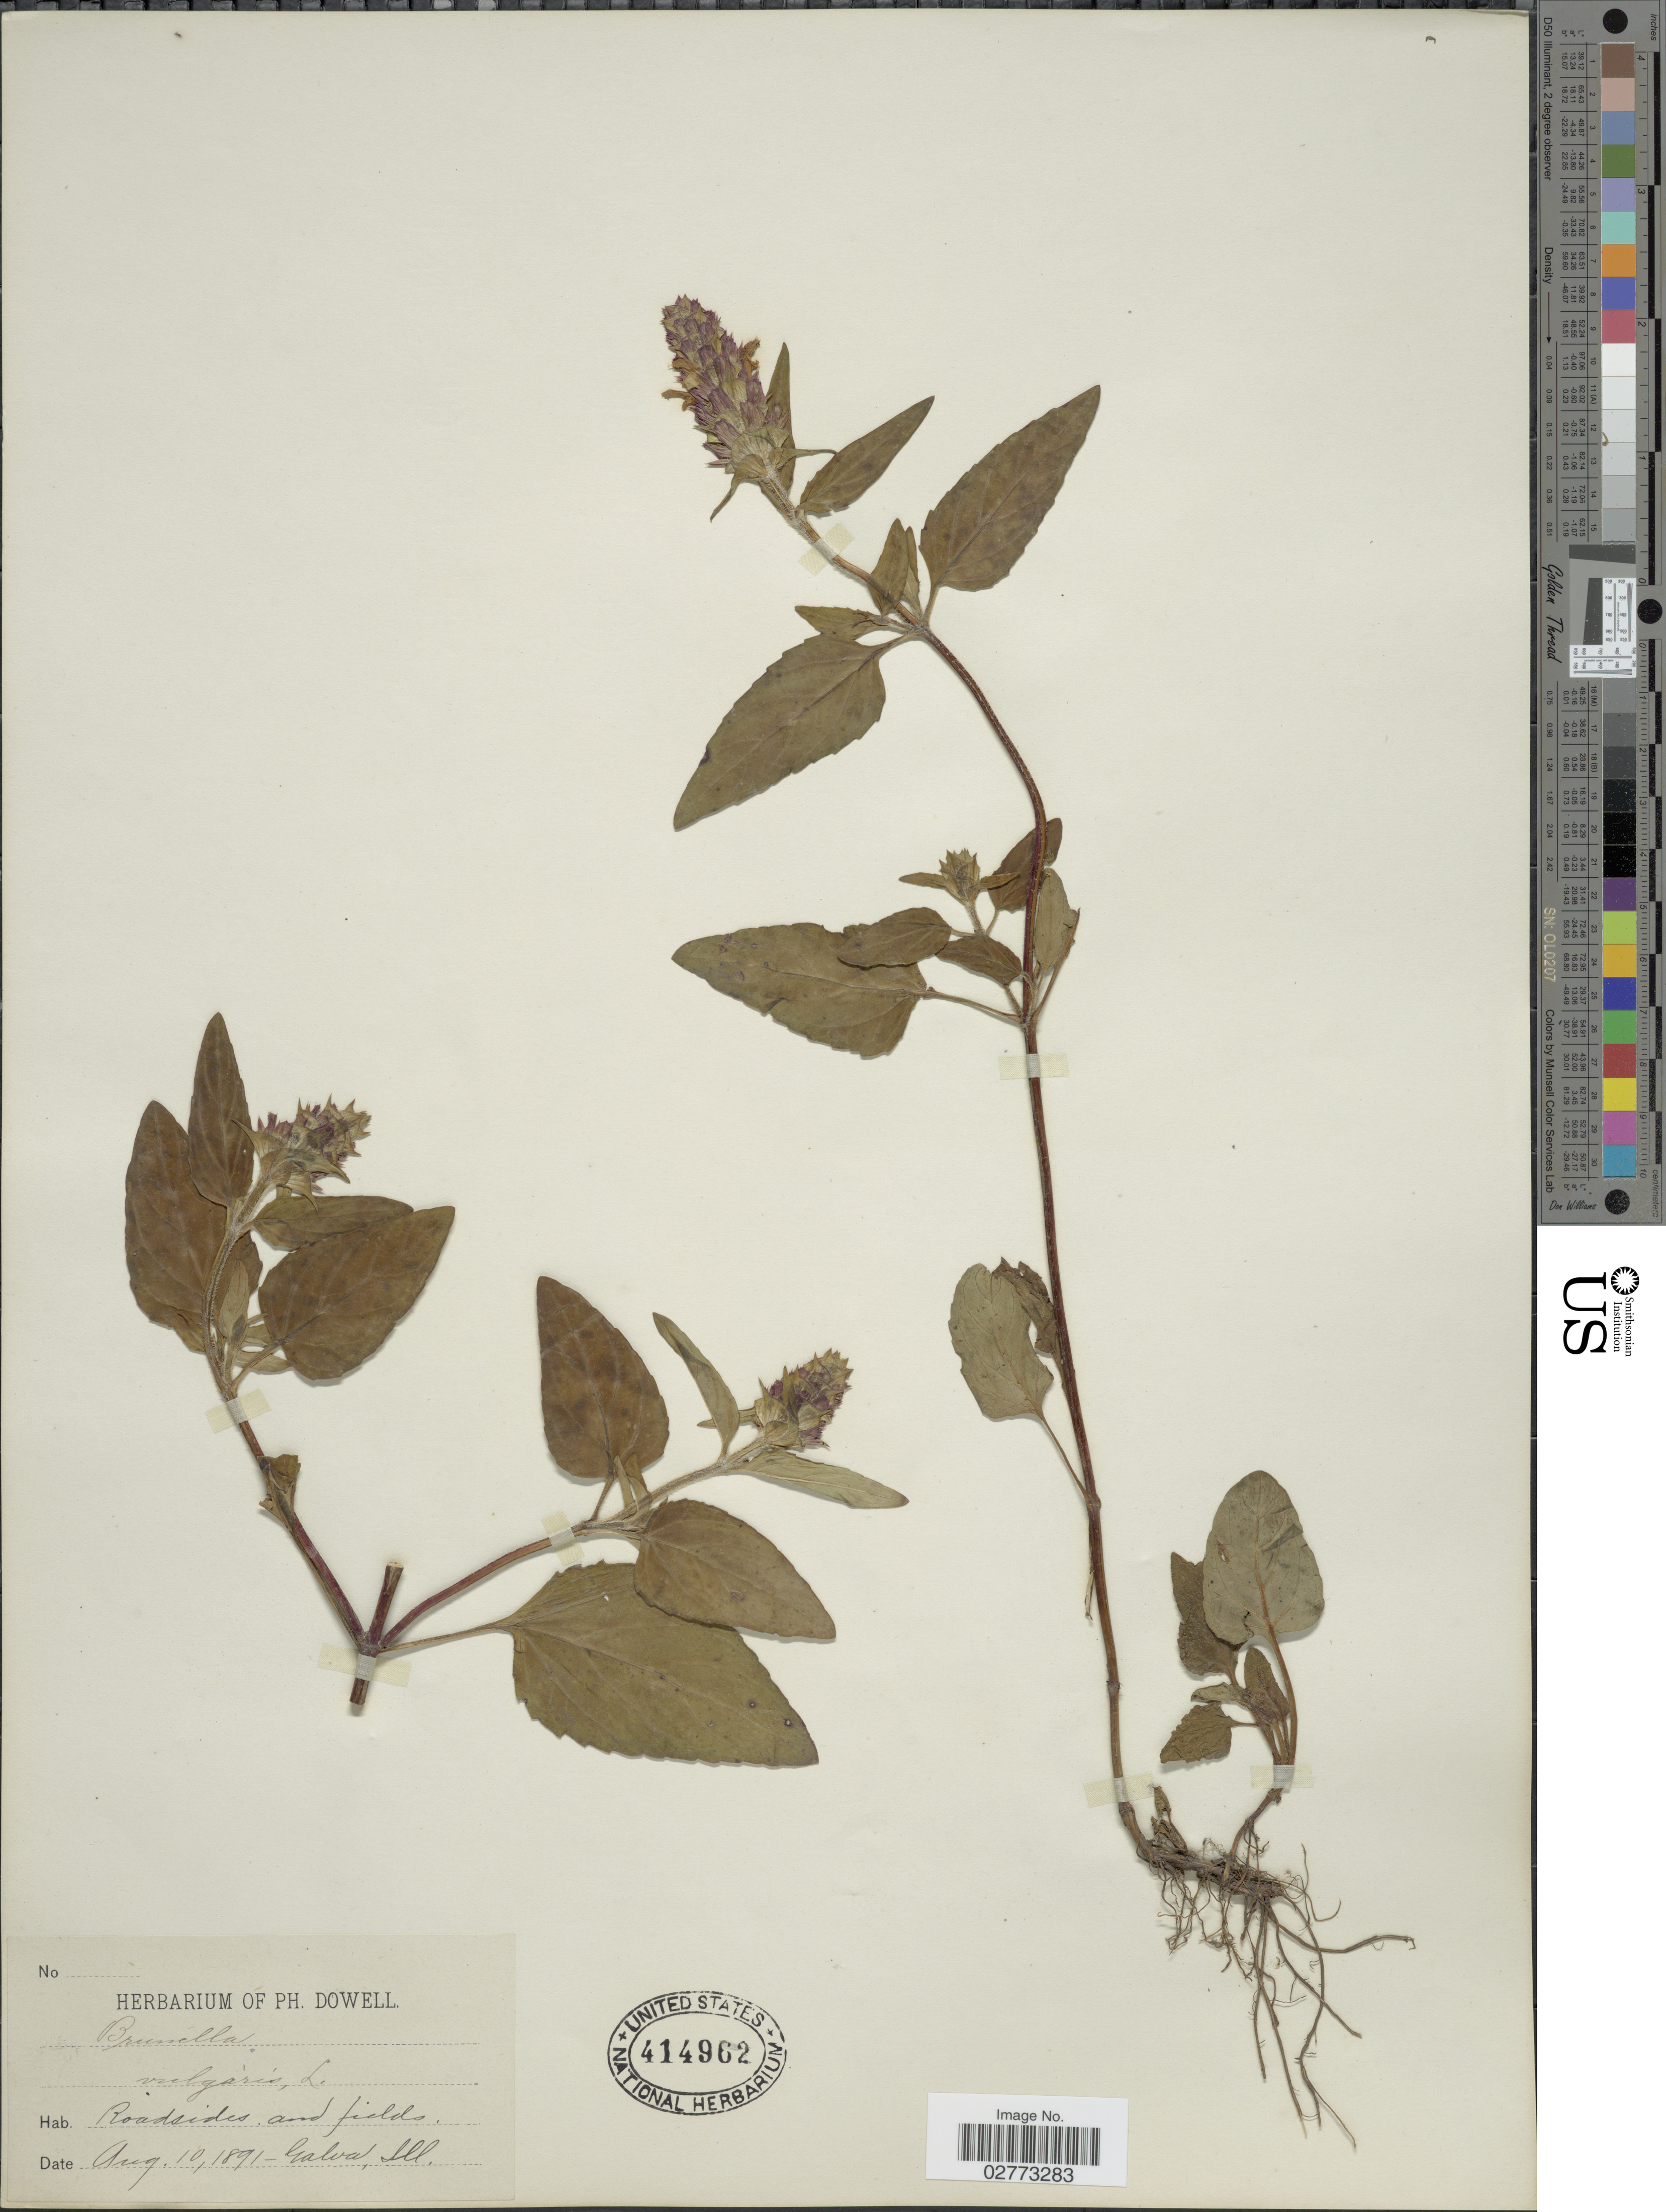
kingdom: Plantae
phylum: Tracheophyta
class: Magnoliopsida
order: Lamiales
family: Lamiaceae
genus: Prunella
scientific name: Prunella vulgaris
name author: L.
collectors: Ex herb. Ph. Dowell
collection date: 1891-08-10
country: United States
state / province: Illinois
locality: Galva.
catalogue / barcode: US 414962